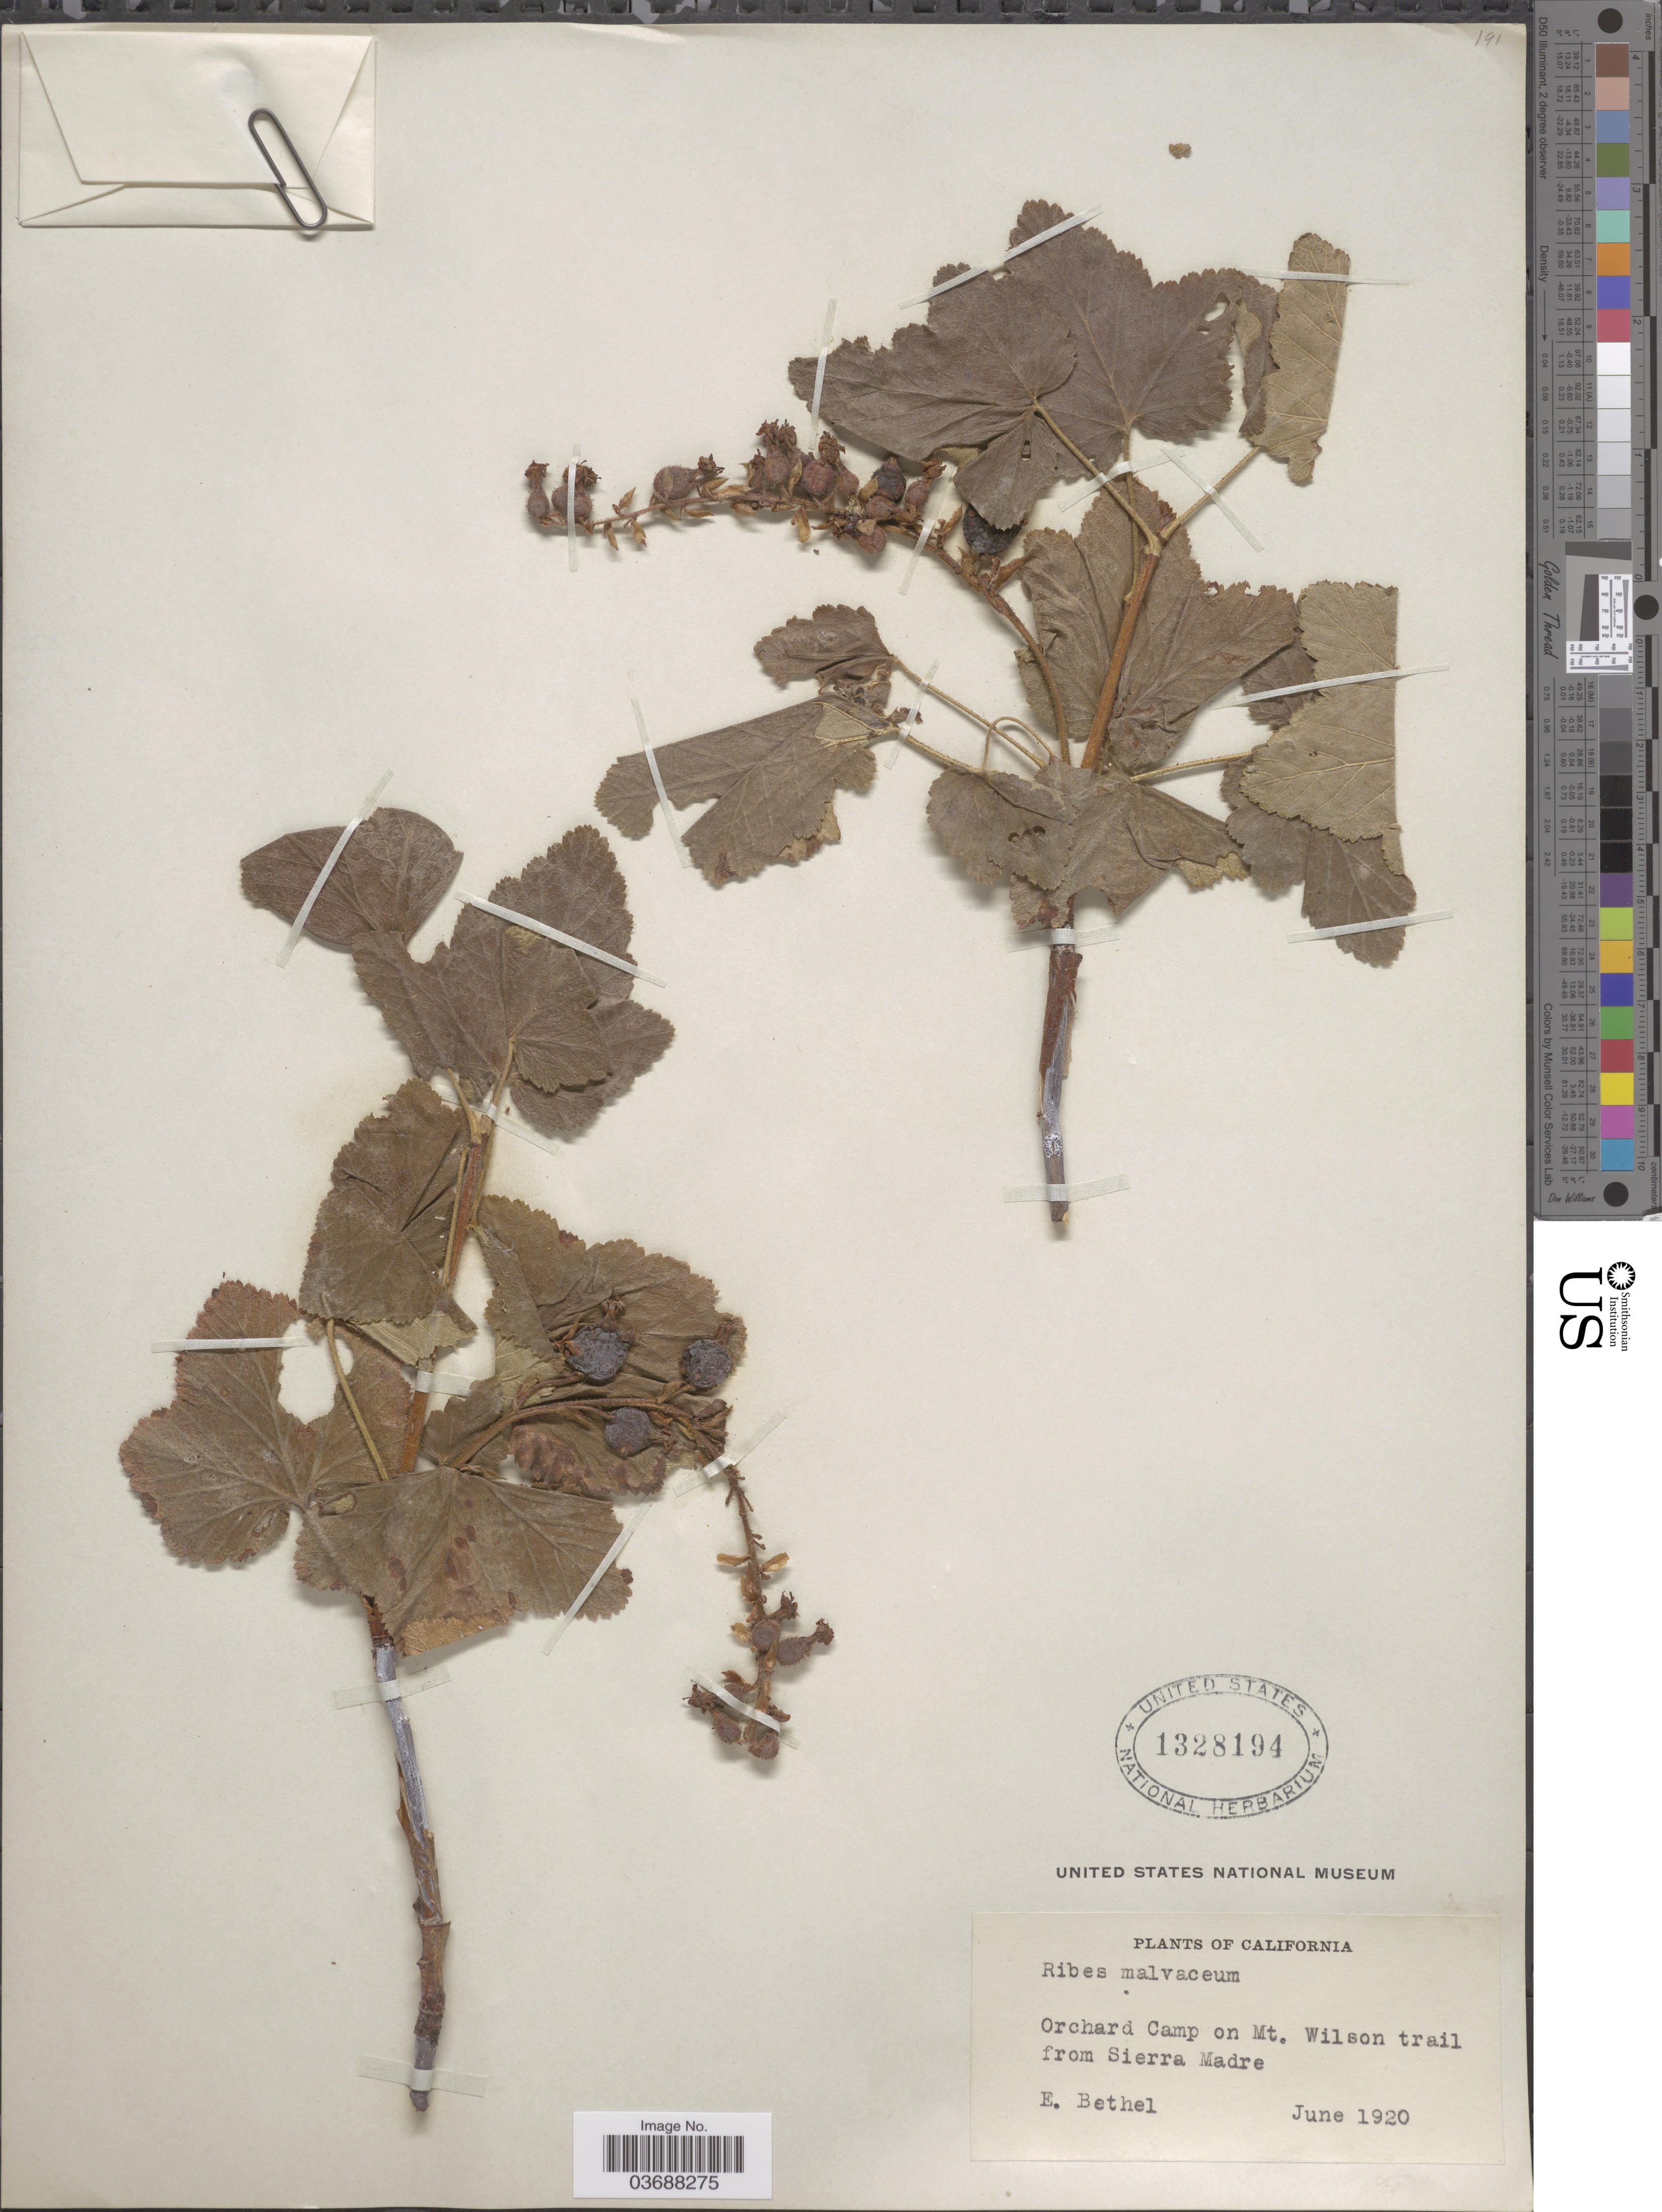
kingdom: Plantae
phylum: Tracheophyta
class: Magnoliopsida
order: Saxifragales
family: Grossulariaceae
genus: Ribes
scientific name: Ribes malvaceum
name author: Sm.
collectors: E. Bethel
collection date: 1920-06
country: United States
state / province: California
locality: Orchard Camp on Mt. Wilson trail from Sierra Madre.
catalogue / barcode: US 1328194